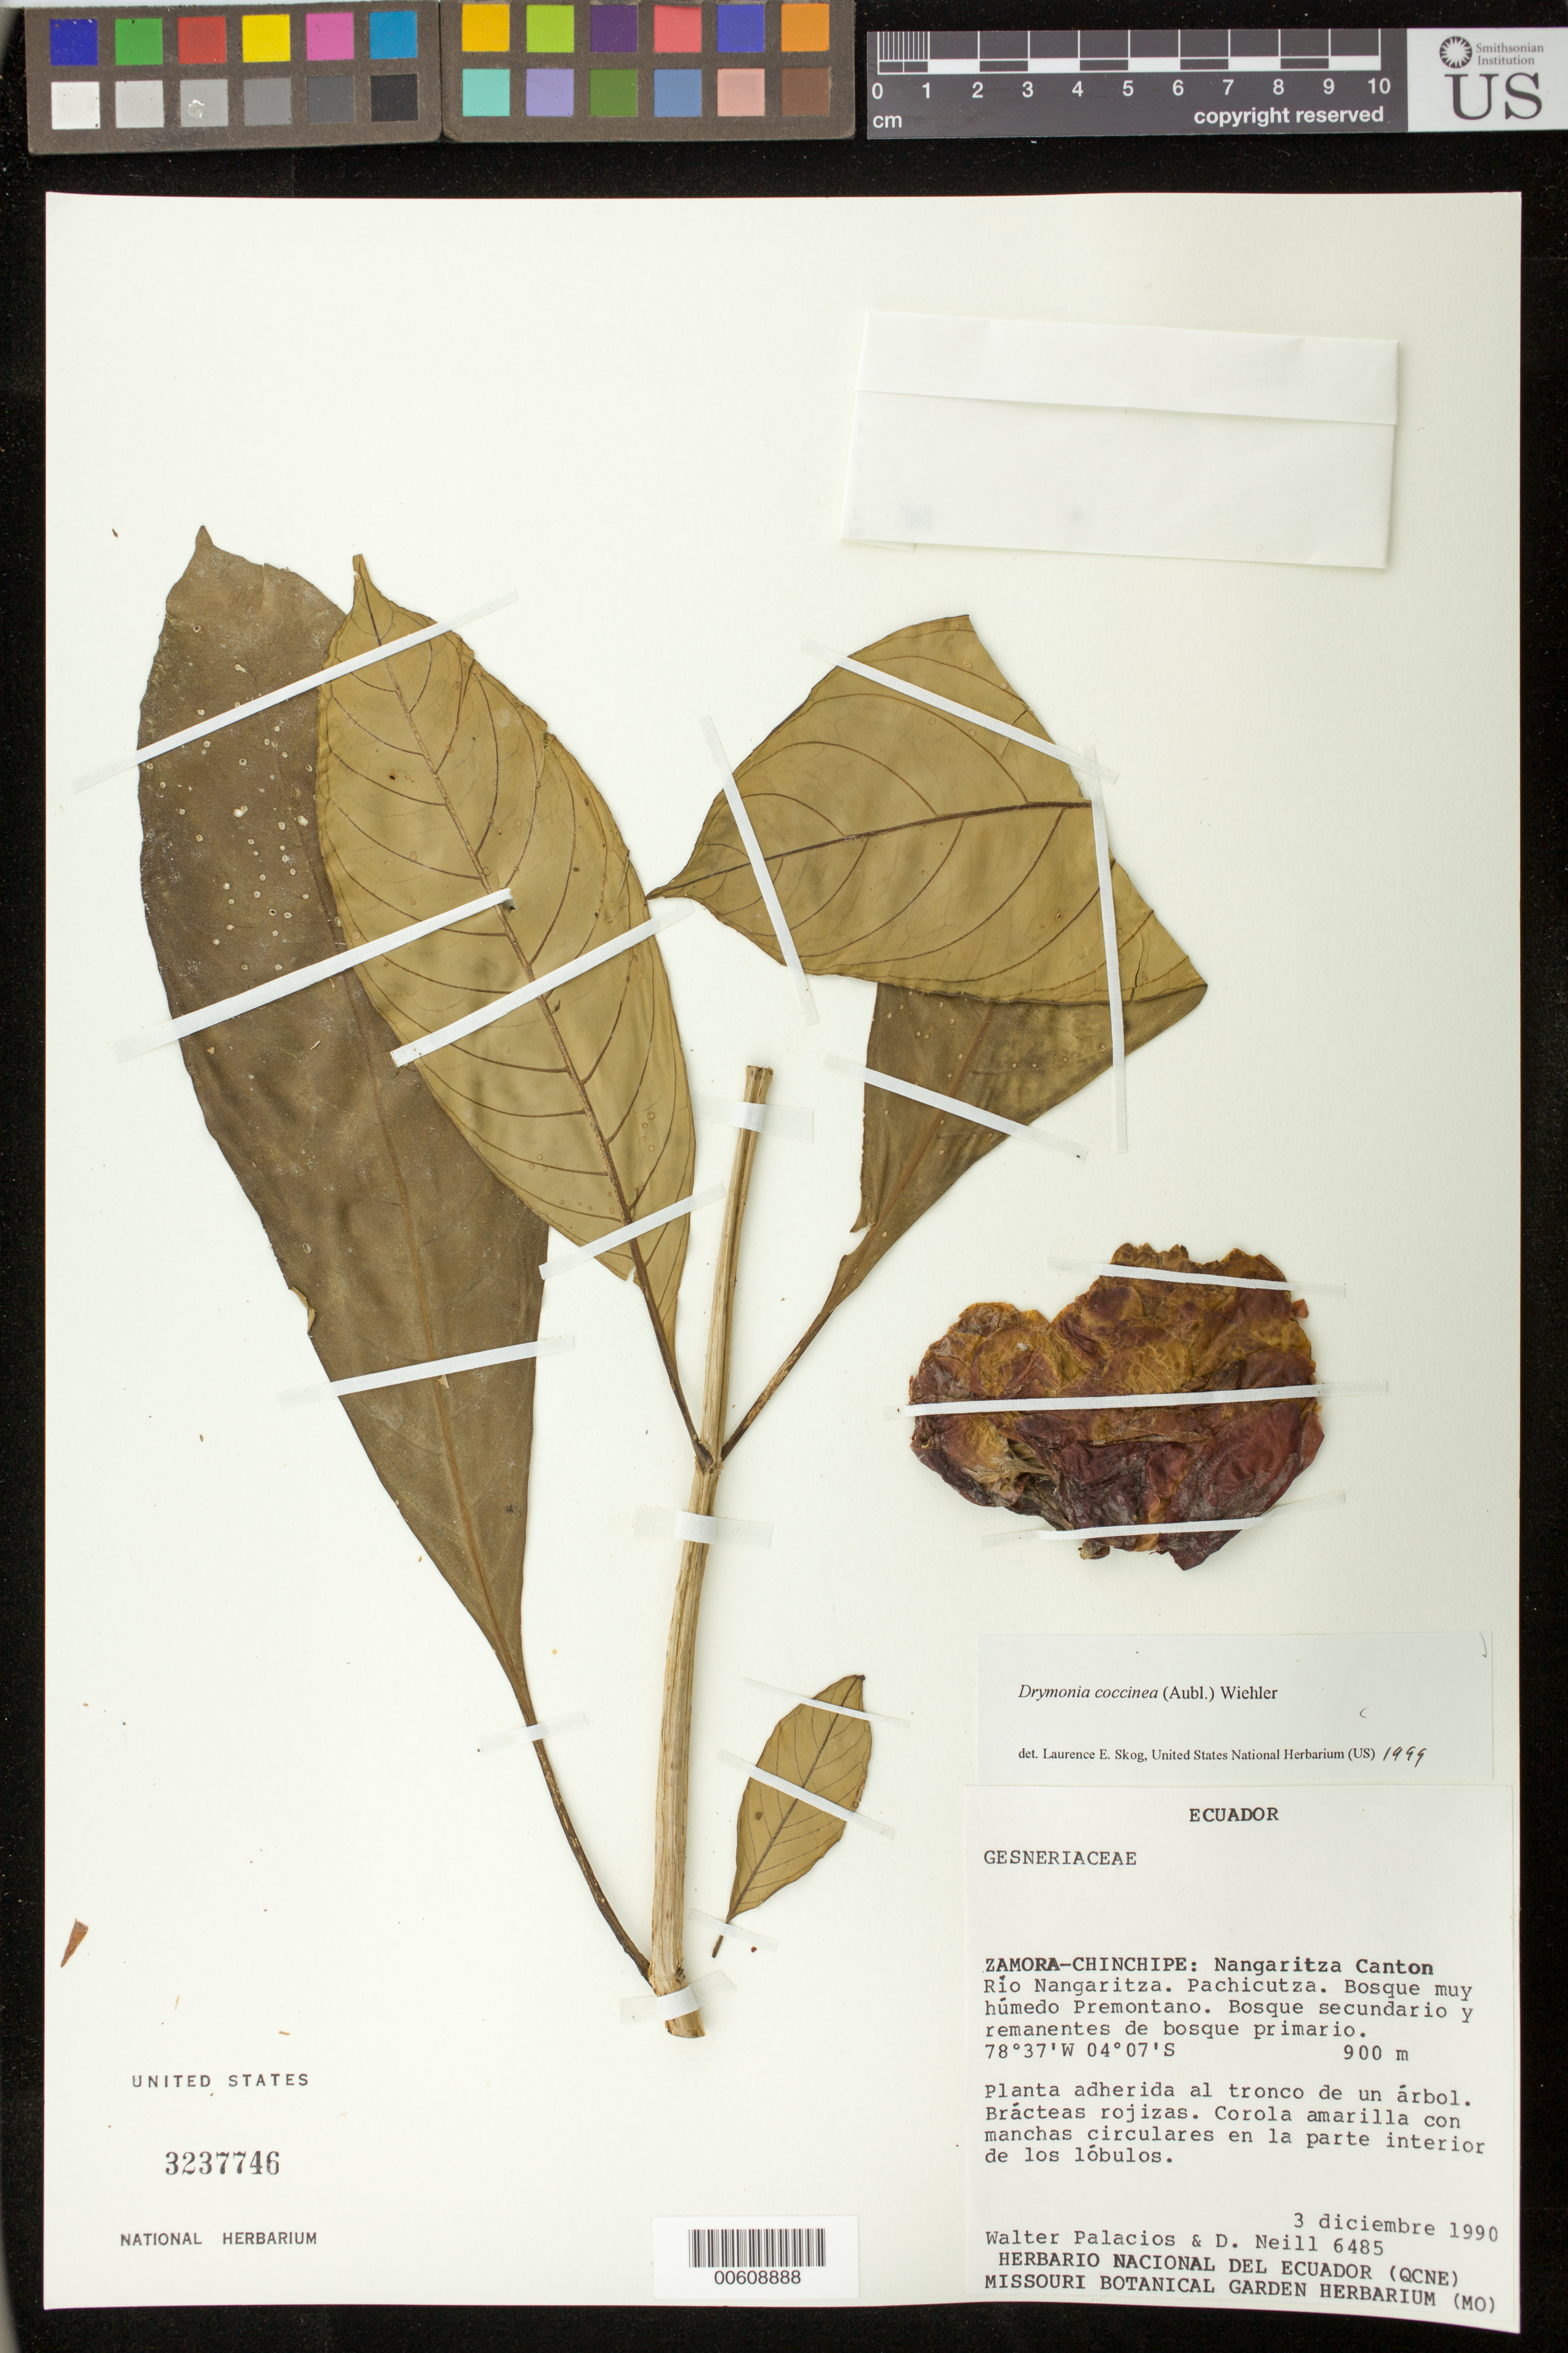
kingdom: Plantae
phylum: Tracheophyta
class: Magnoliopsida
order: Lamiales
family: Gesneriaceae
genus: Drymonia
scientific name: Drymonia coccinea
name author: (Aubl.) Wiehler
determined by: Skog, Laurence E.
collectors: W. Palacios & D. A. Neill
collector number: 6485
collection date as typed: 03 Dec 1990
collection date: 1990-12-03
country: Ecuador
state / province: Zamora-Chinchipe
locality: Nangaritza Canton, Río Nangaritza, Pachicutza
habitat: Bosque muy húmedo premontano; bosque secundario y remanentes de bosque primario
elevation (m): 900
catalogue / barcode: US 3237746